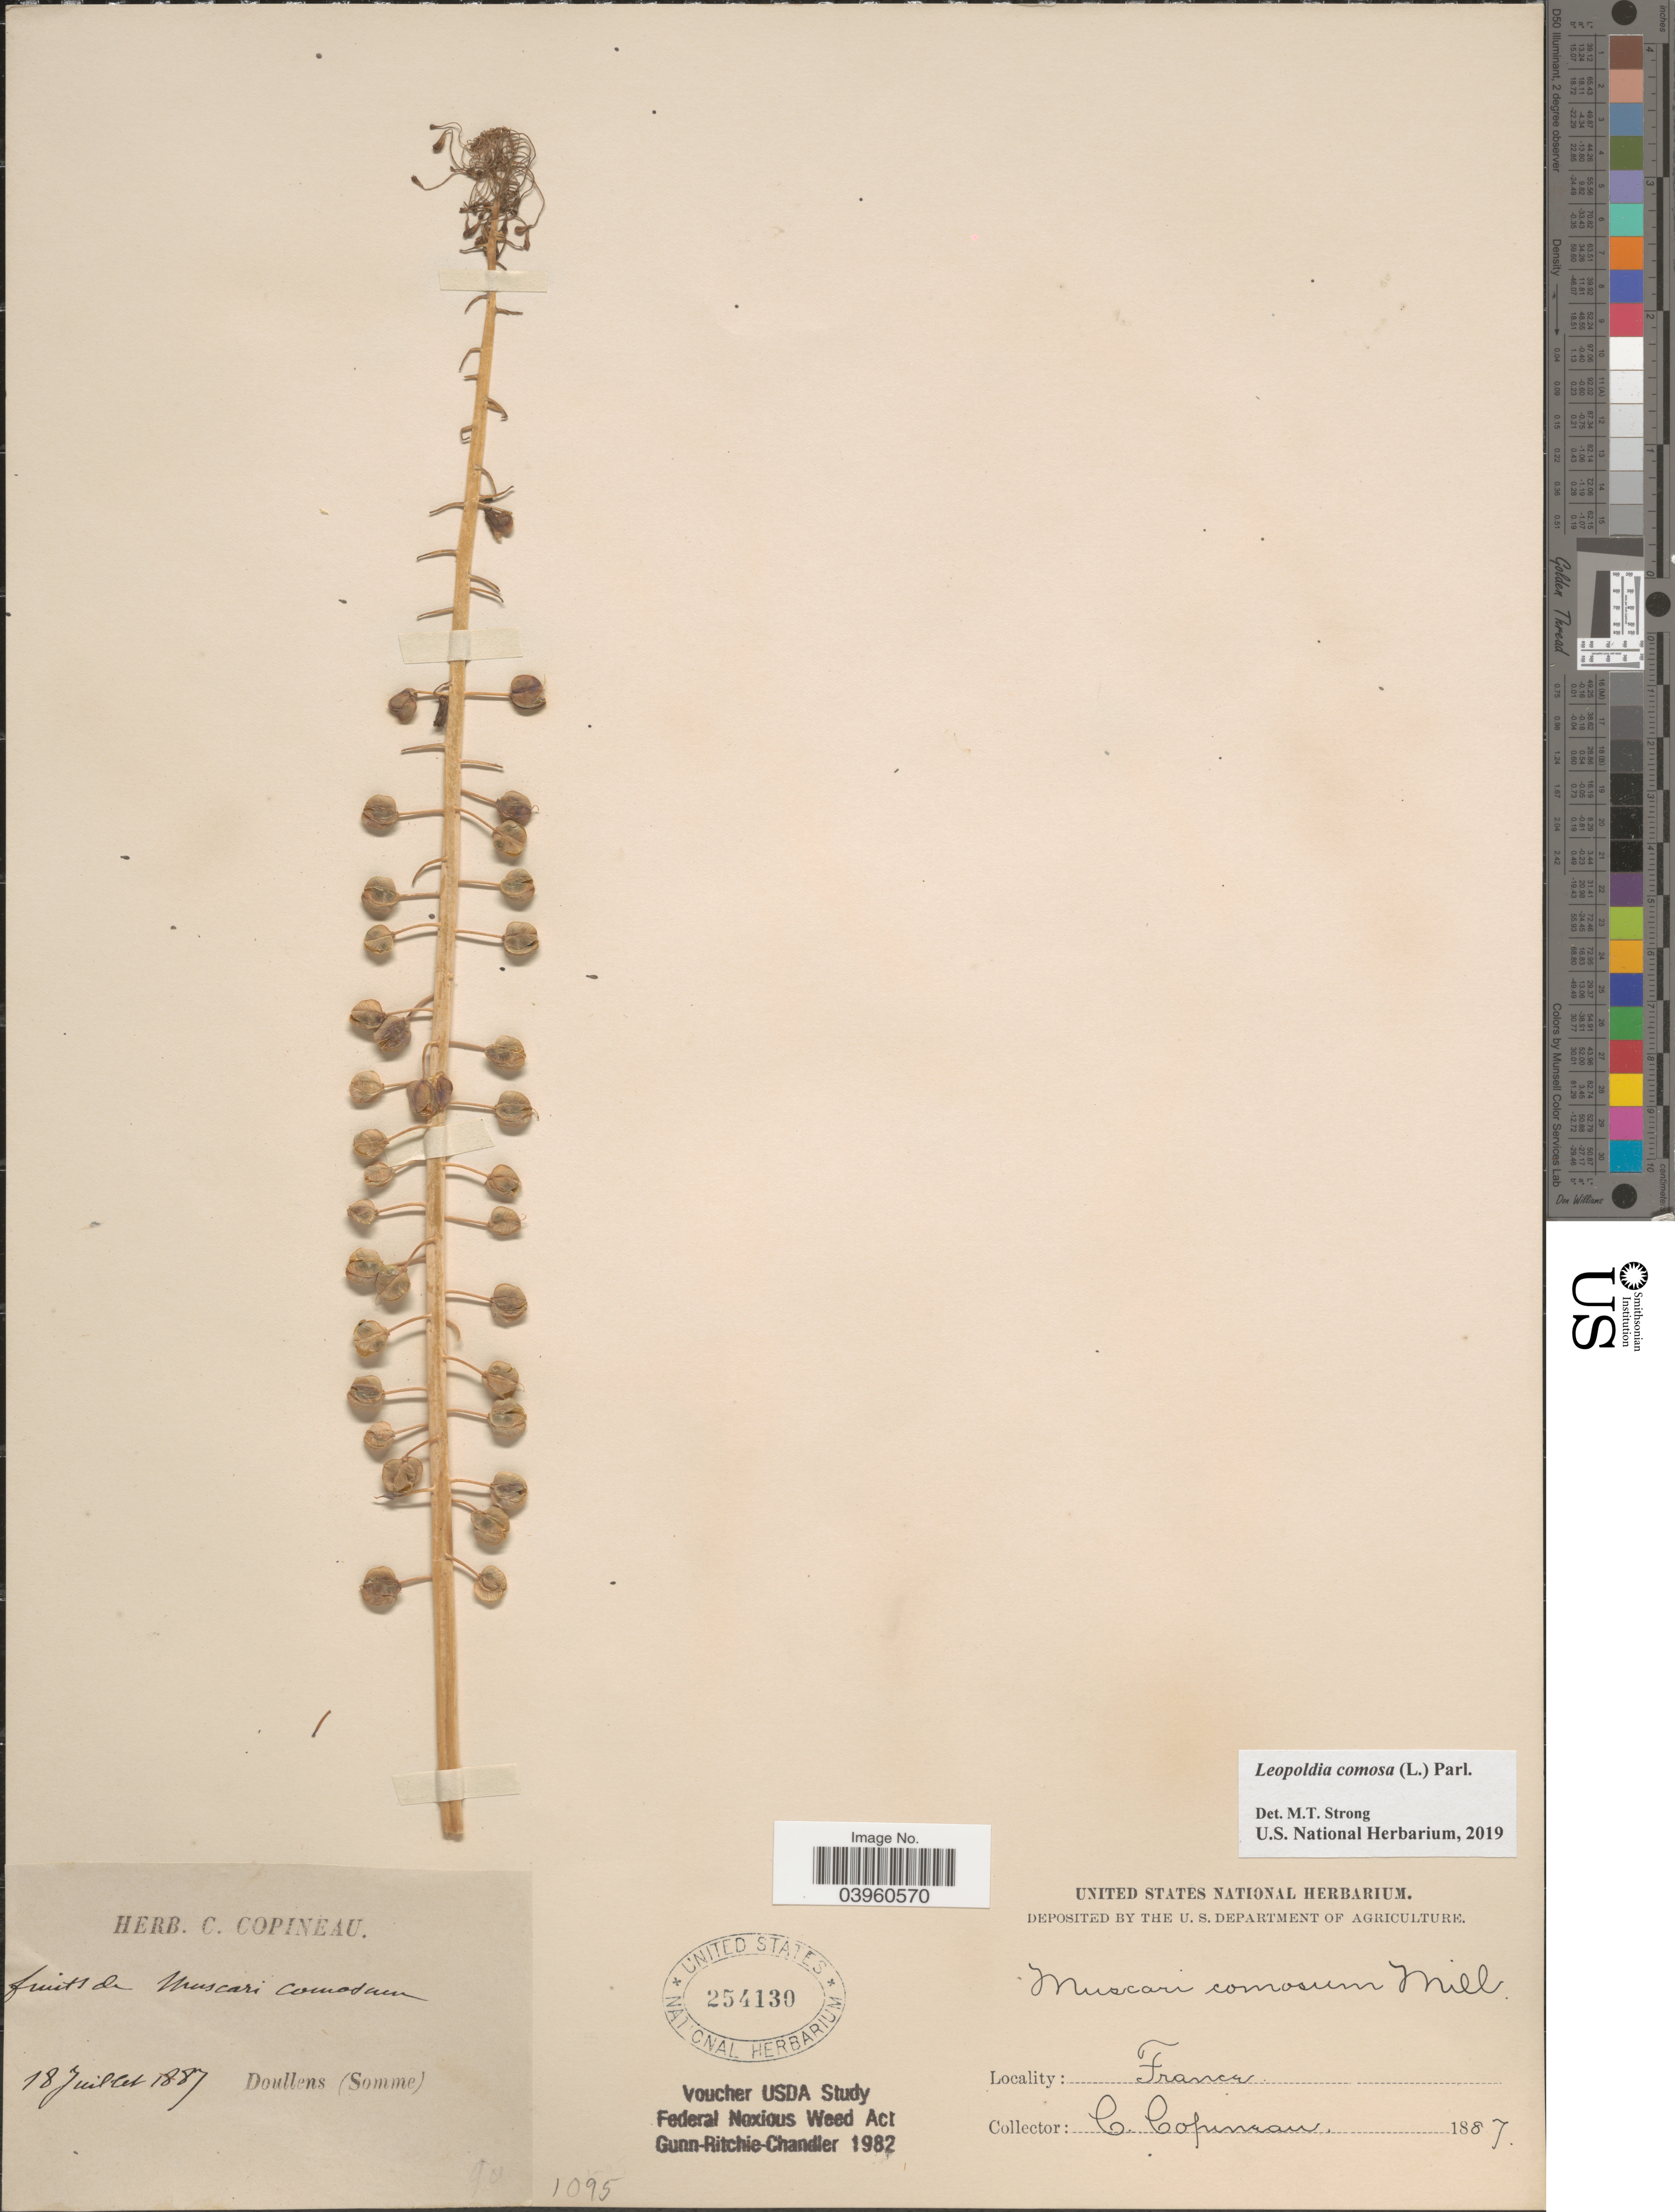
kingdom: Plantae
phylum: Tracheophyta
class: Liliopsida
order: Asparagales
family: Asparagaceae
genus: Leopoldia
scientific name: Leopoldia comosa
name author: (L.) Parl.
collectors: C. Copineau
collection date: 1887-07-18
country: France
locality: Doullens (Somme).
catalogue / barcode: US 254130